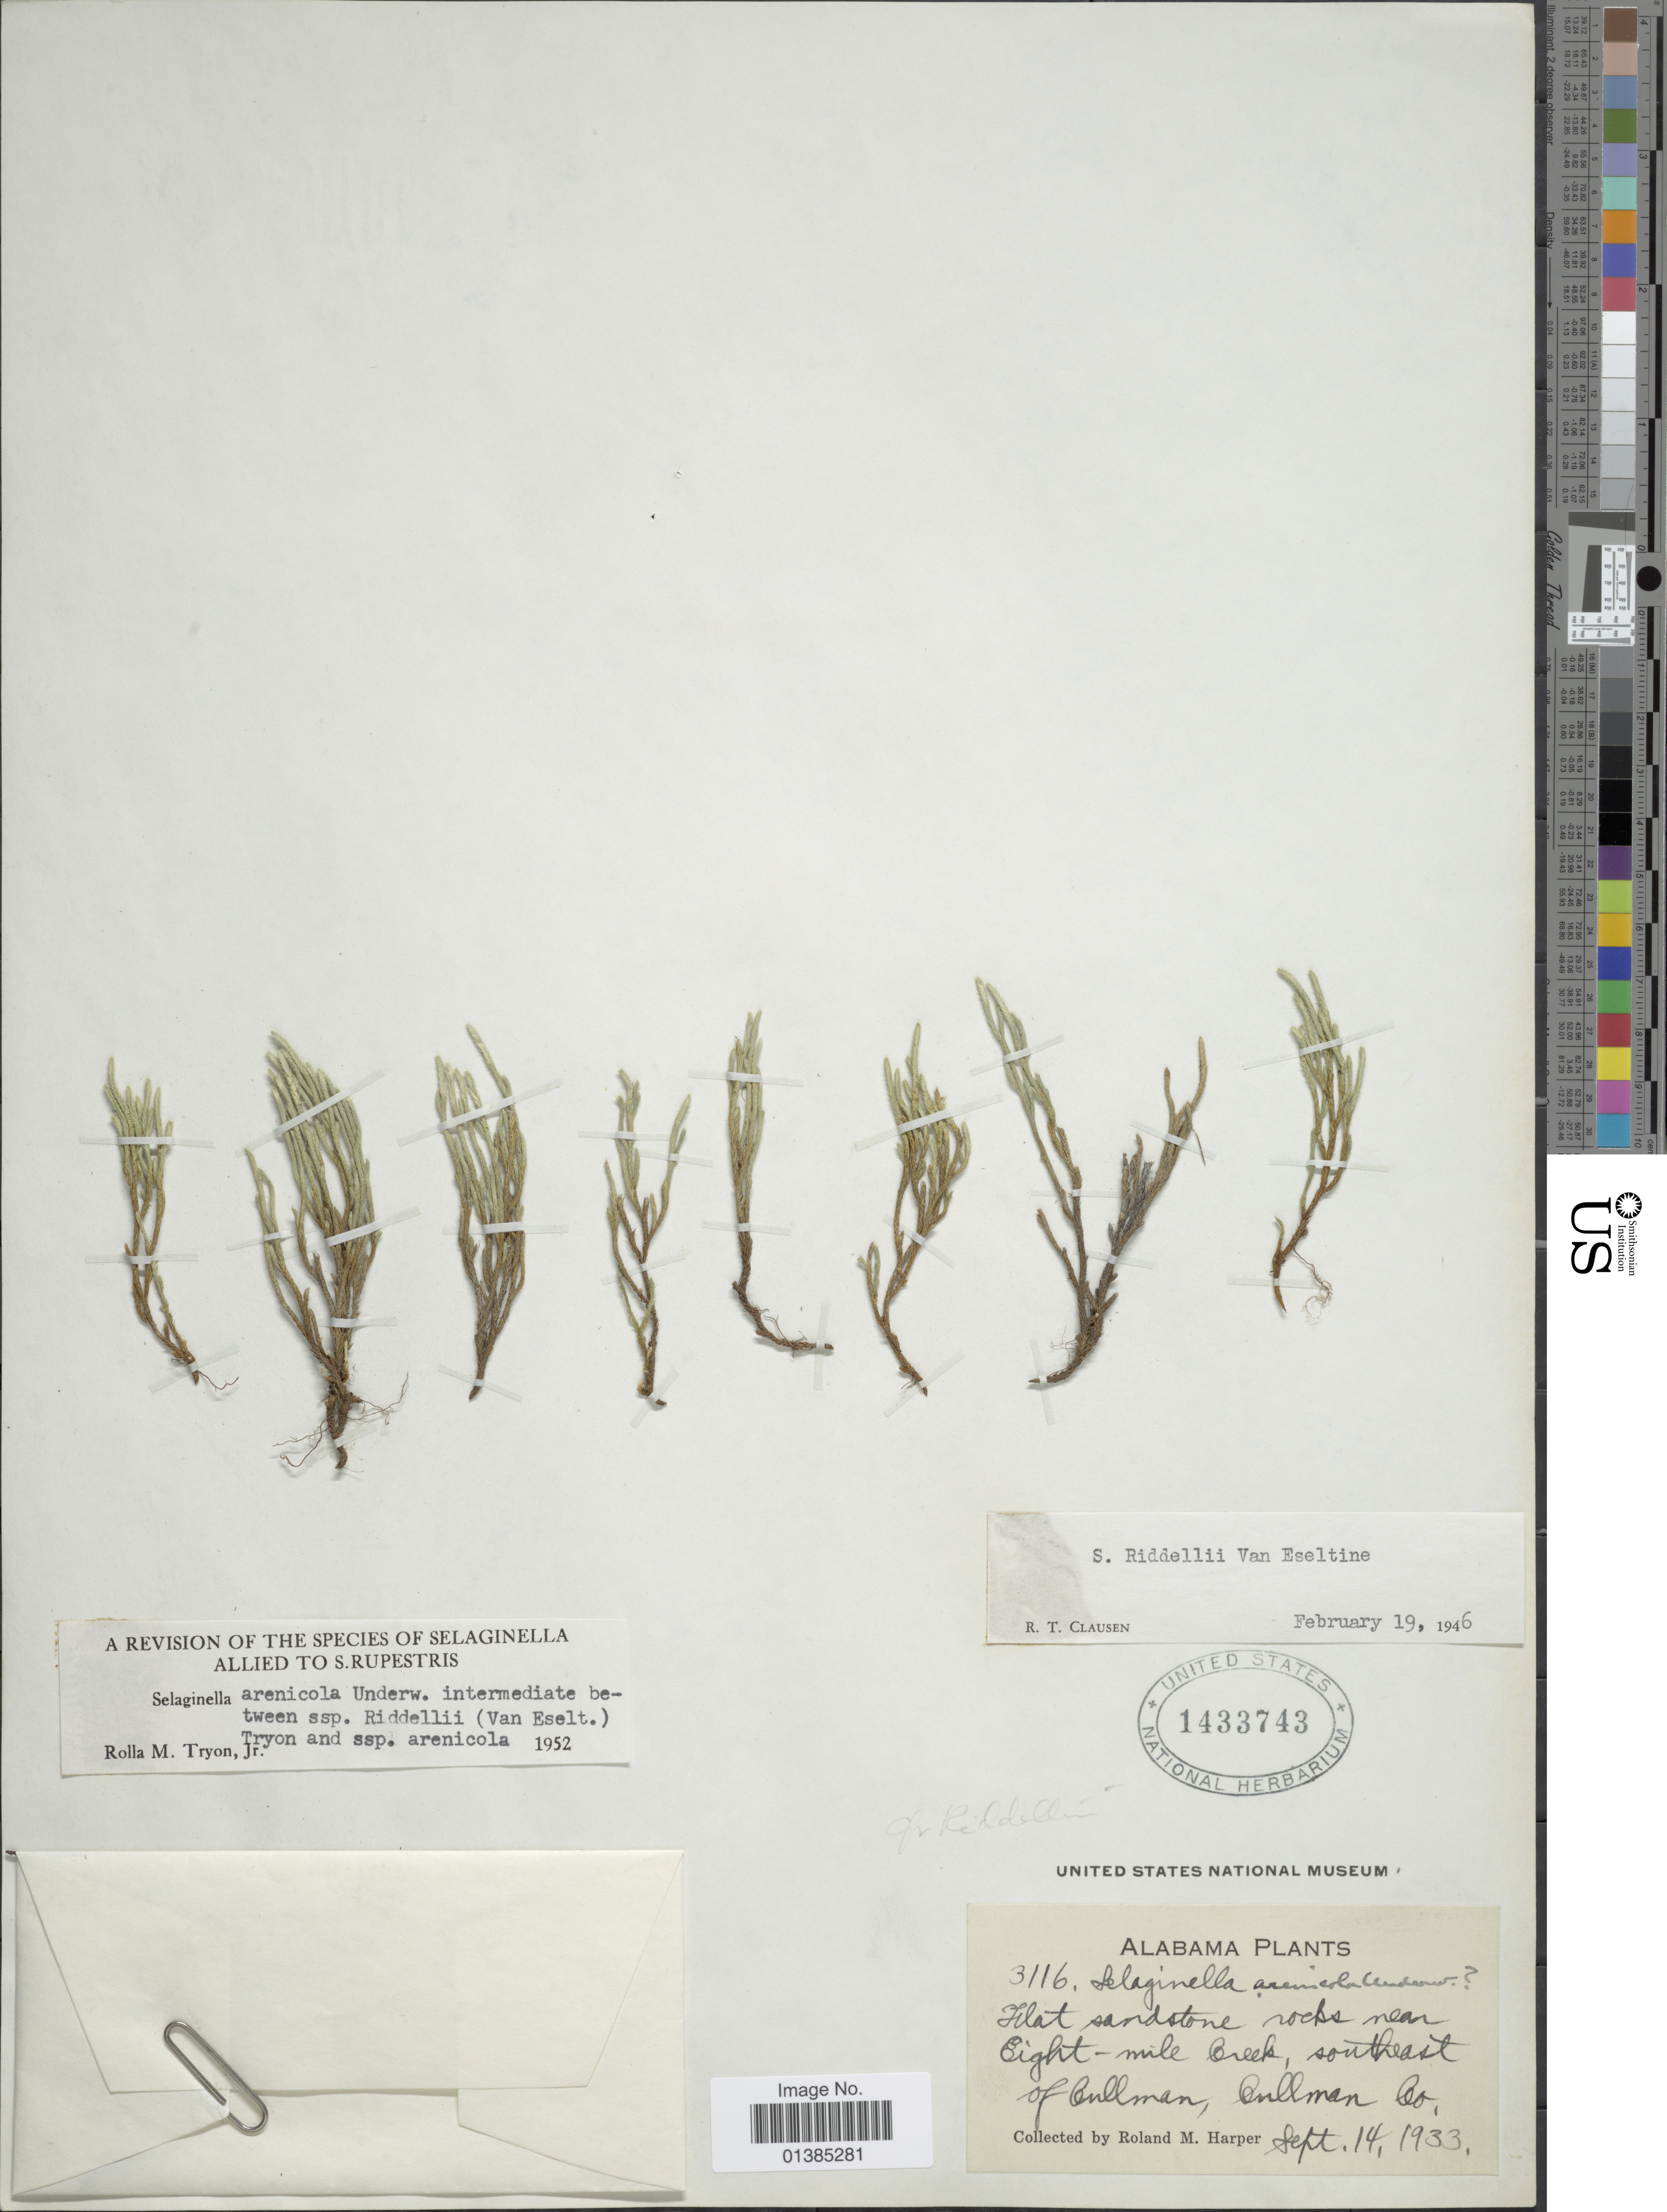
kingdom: Plantae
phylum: Tracheophyta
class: Lycopodiopsida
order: Selaginellales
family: Selaginellaceae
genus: Selaginella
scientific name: Selaginella arenicola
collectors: R. M. Harper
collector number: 3116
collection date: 1933-09-14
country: United States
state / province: Alabama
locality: Flat sandstone rocks near eight-mile Creek, southeast of Cullman, Cullman Co.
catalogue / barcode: US 1433743